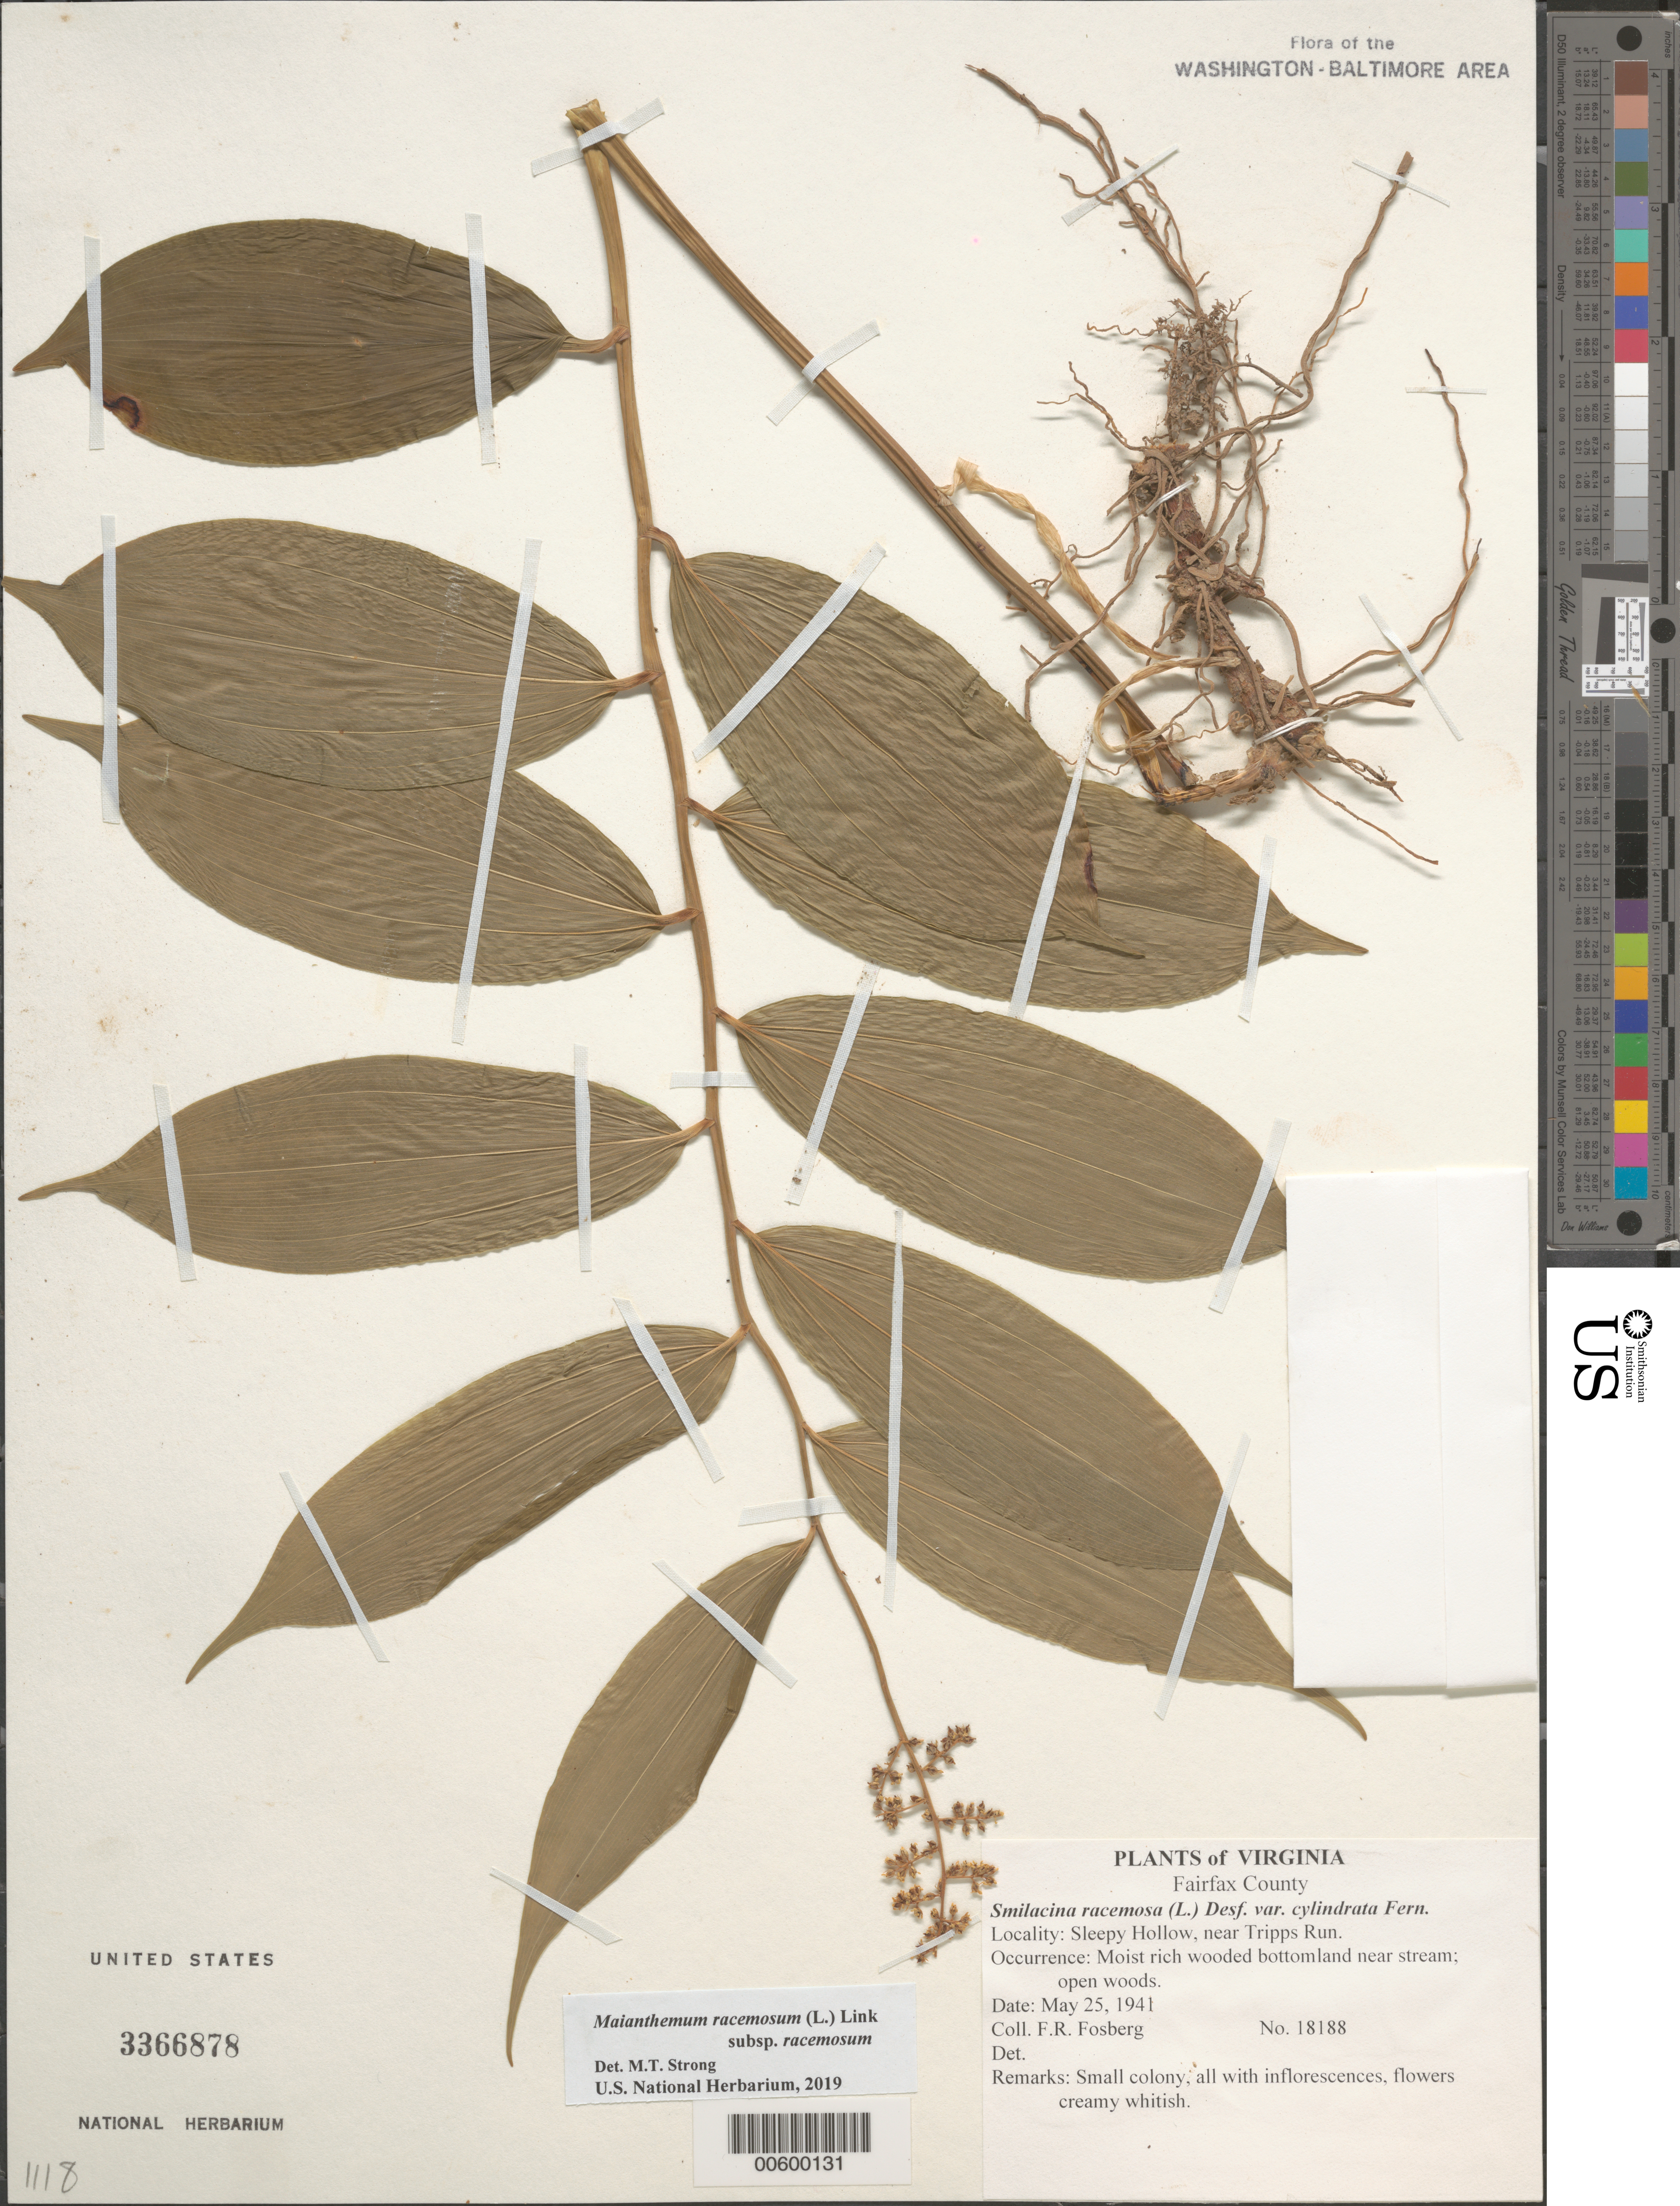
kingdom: Plantae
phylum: Tracheophyta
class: Liliopsida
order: Asparagales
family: Asparagaceae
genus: Maianthemum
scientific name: Maianthemum racemosum subsp. racemosum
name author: (L.) Link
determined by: Strong, Mark T., (BOT), Smithsonian Institution - National Museum of Natural History (UNITED STATES)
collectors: F. R. Fosberg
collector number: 18188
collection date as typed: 25 May 1941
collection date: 1941-05-25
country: United States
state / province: Virginia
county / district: Fairfax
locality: Sleepy Hollow, near Tripps Run.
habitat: Moist rich wooded bottomland near stream; open woods.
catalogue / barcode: US 3366878